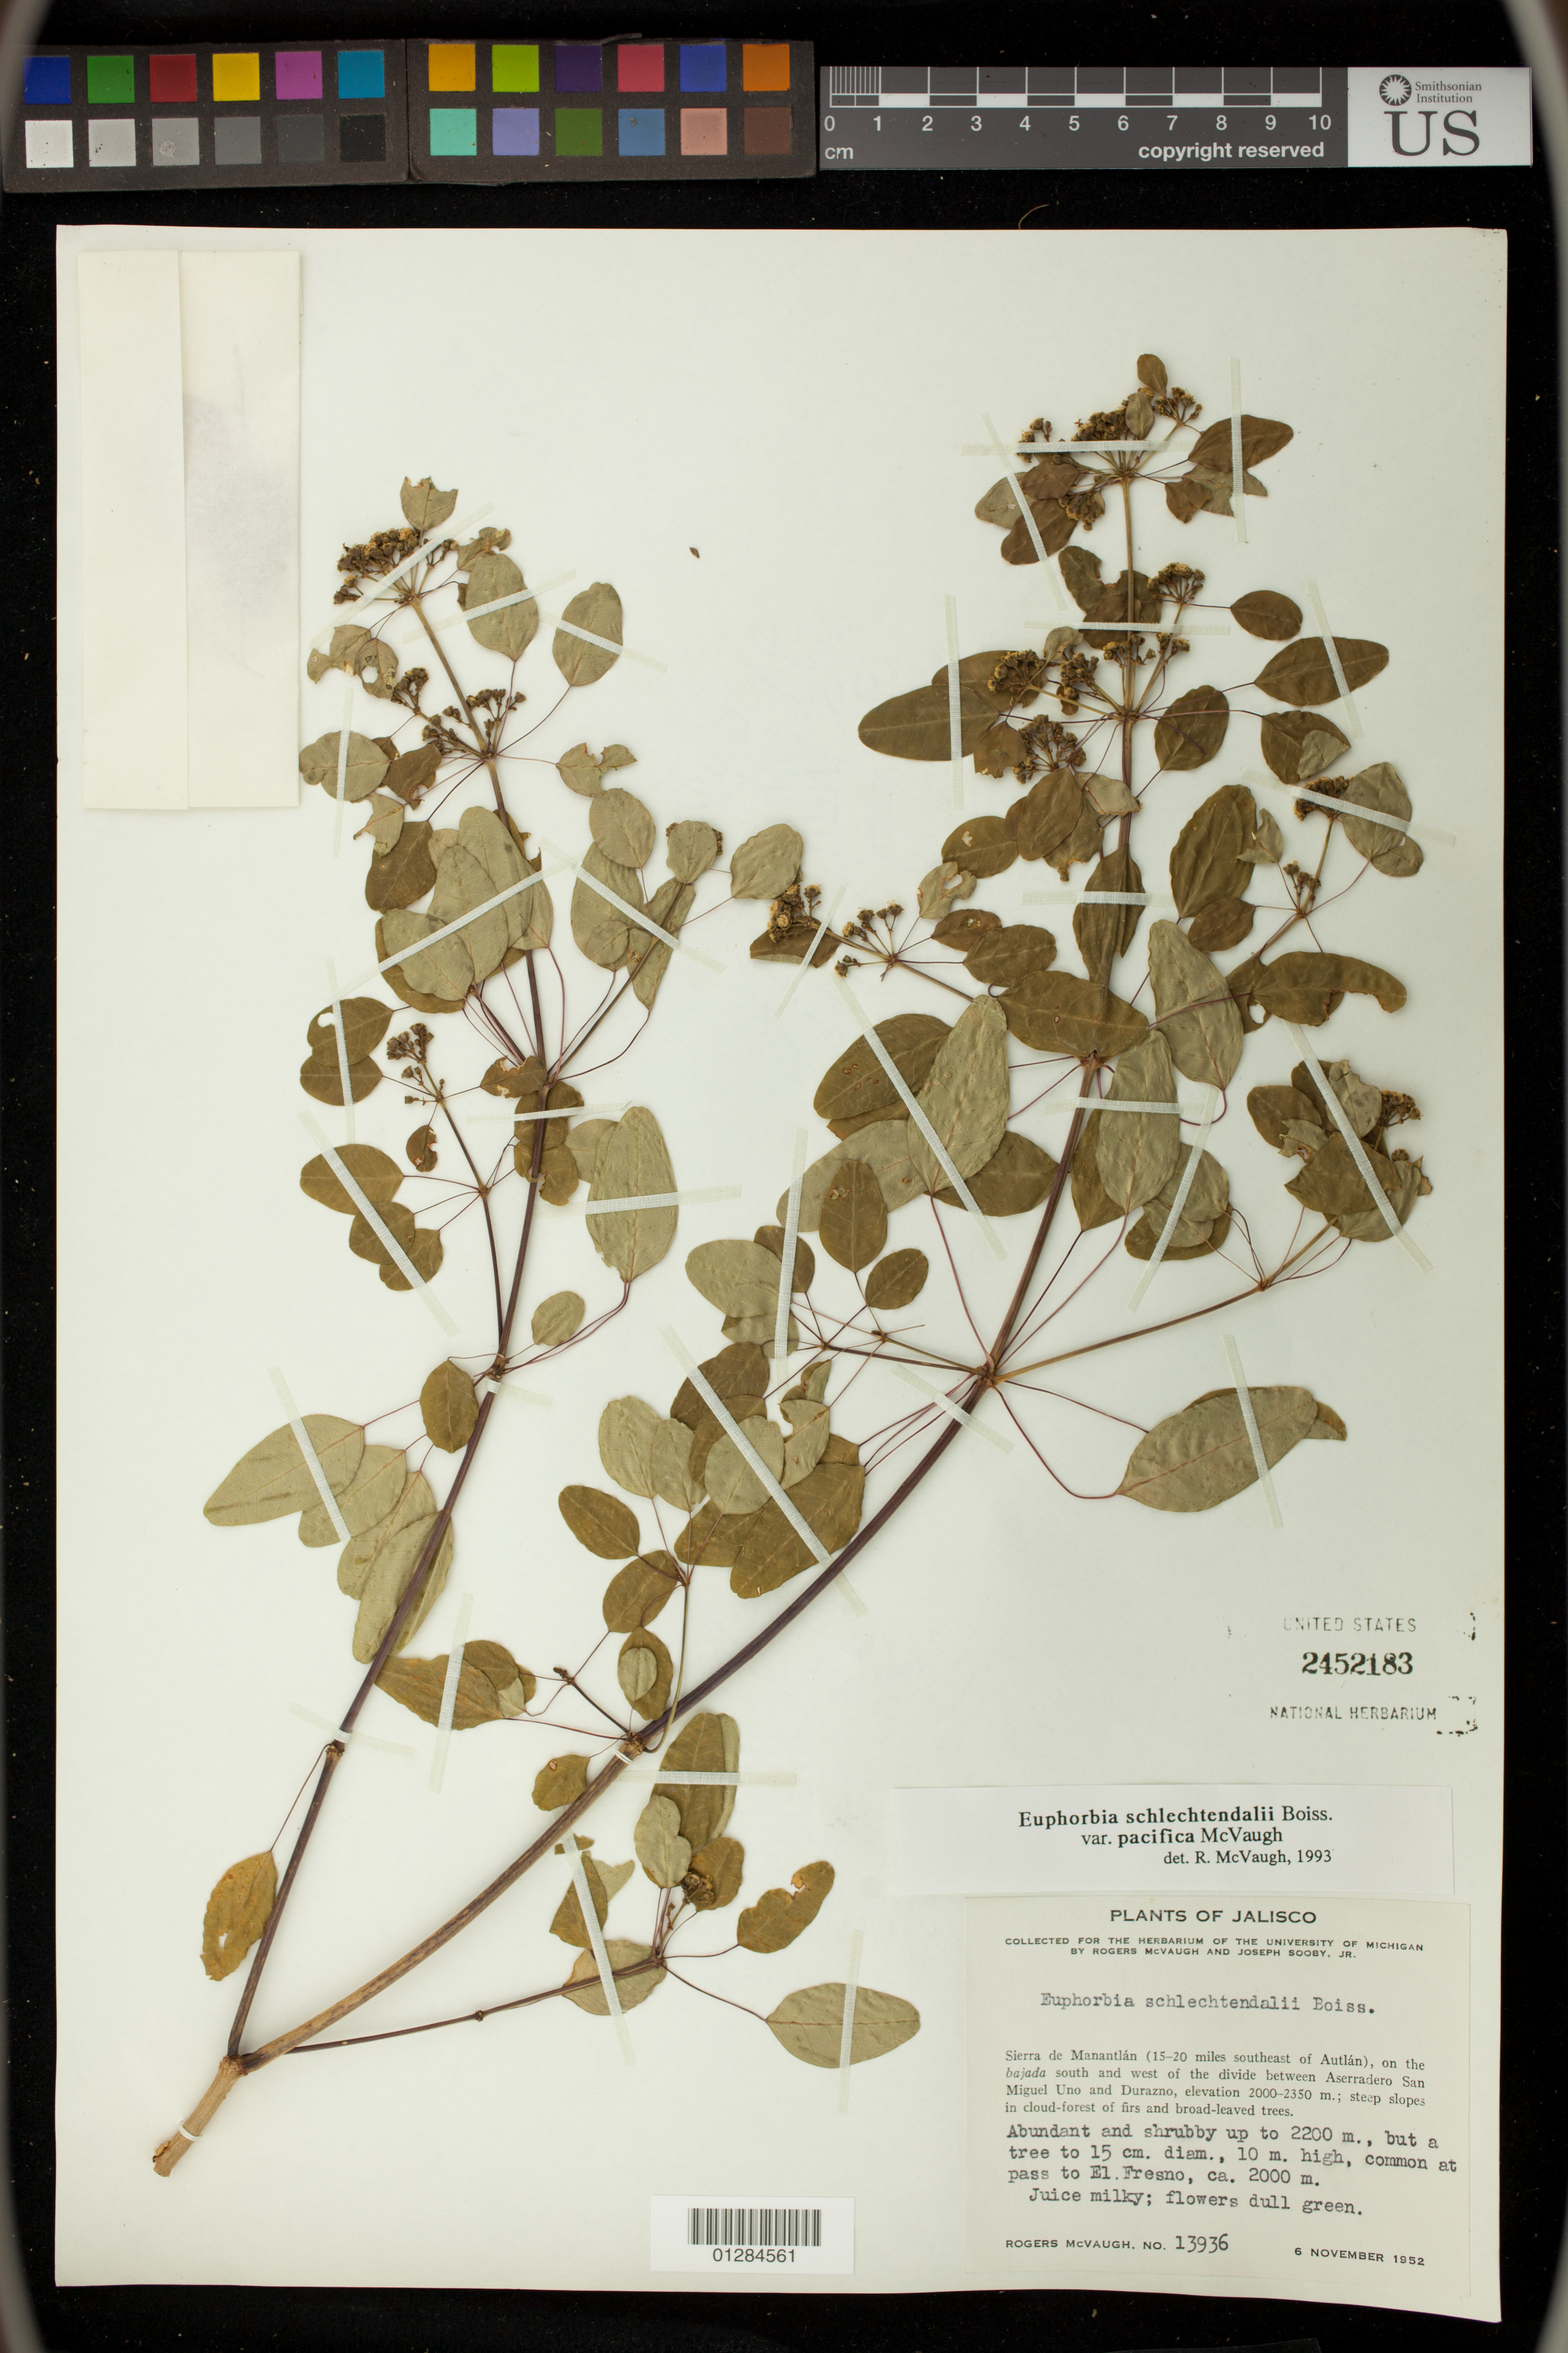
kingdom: Plantae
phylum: Tracheophyta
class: Magnoliopsida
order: Malpighiales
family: Euphorbiaceae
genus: Euphorbia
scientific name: Euphorbia schlechtendalii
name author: Boiss.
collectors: R. McVaugh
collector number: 13936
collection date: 1952-11-06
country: Mexico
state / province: Jalisco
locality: Sierra de Manantlan (15-20 miles southeast of Autlan), on the bajada south and west of the divide between Aserradero San Miguel Uno and Durazno. Common at pass to El Fresno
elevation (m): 2000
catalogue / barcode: US 2452183